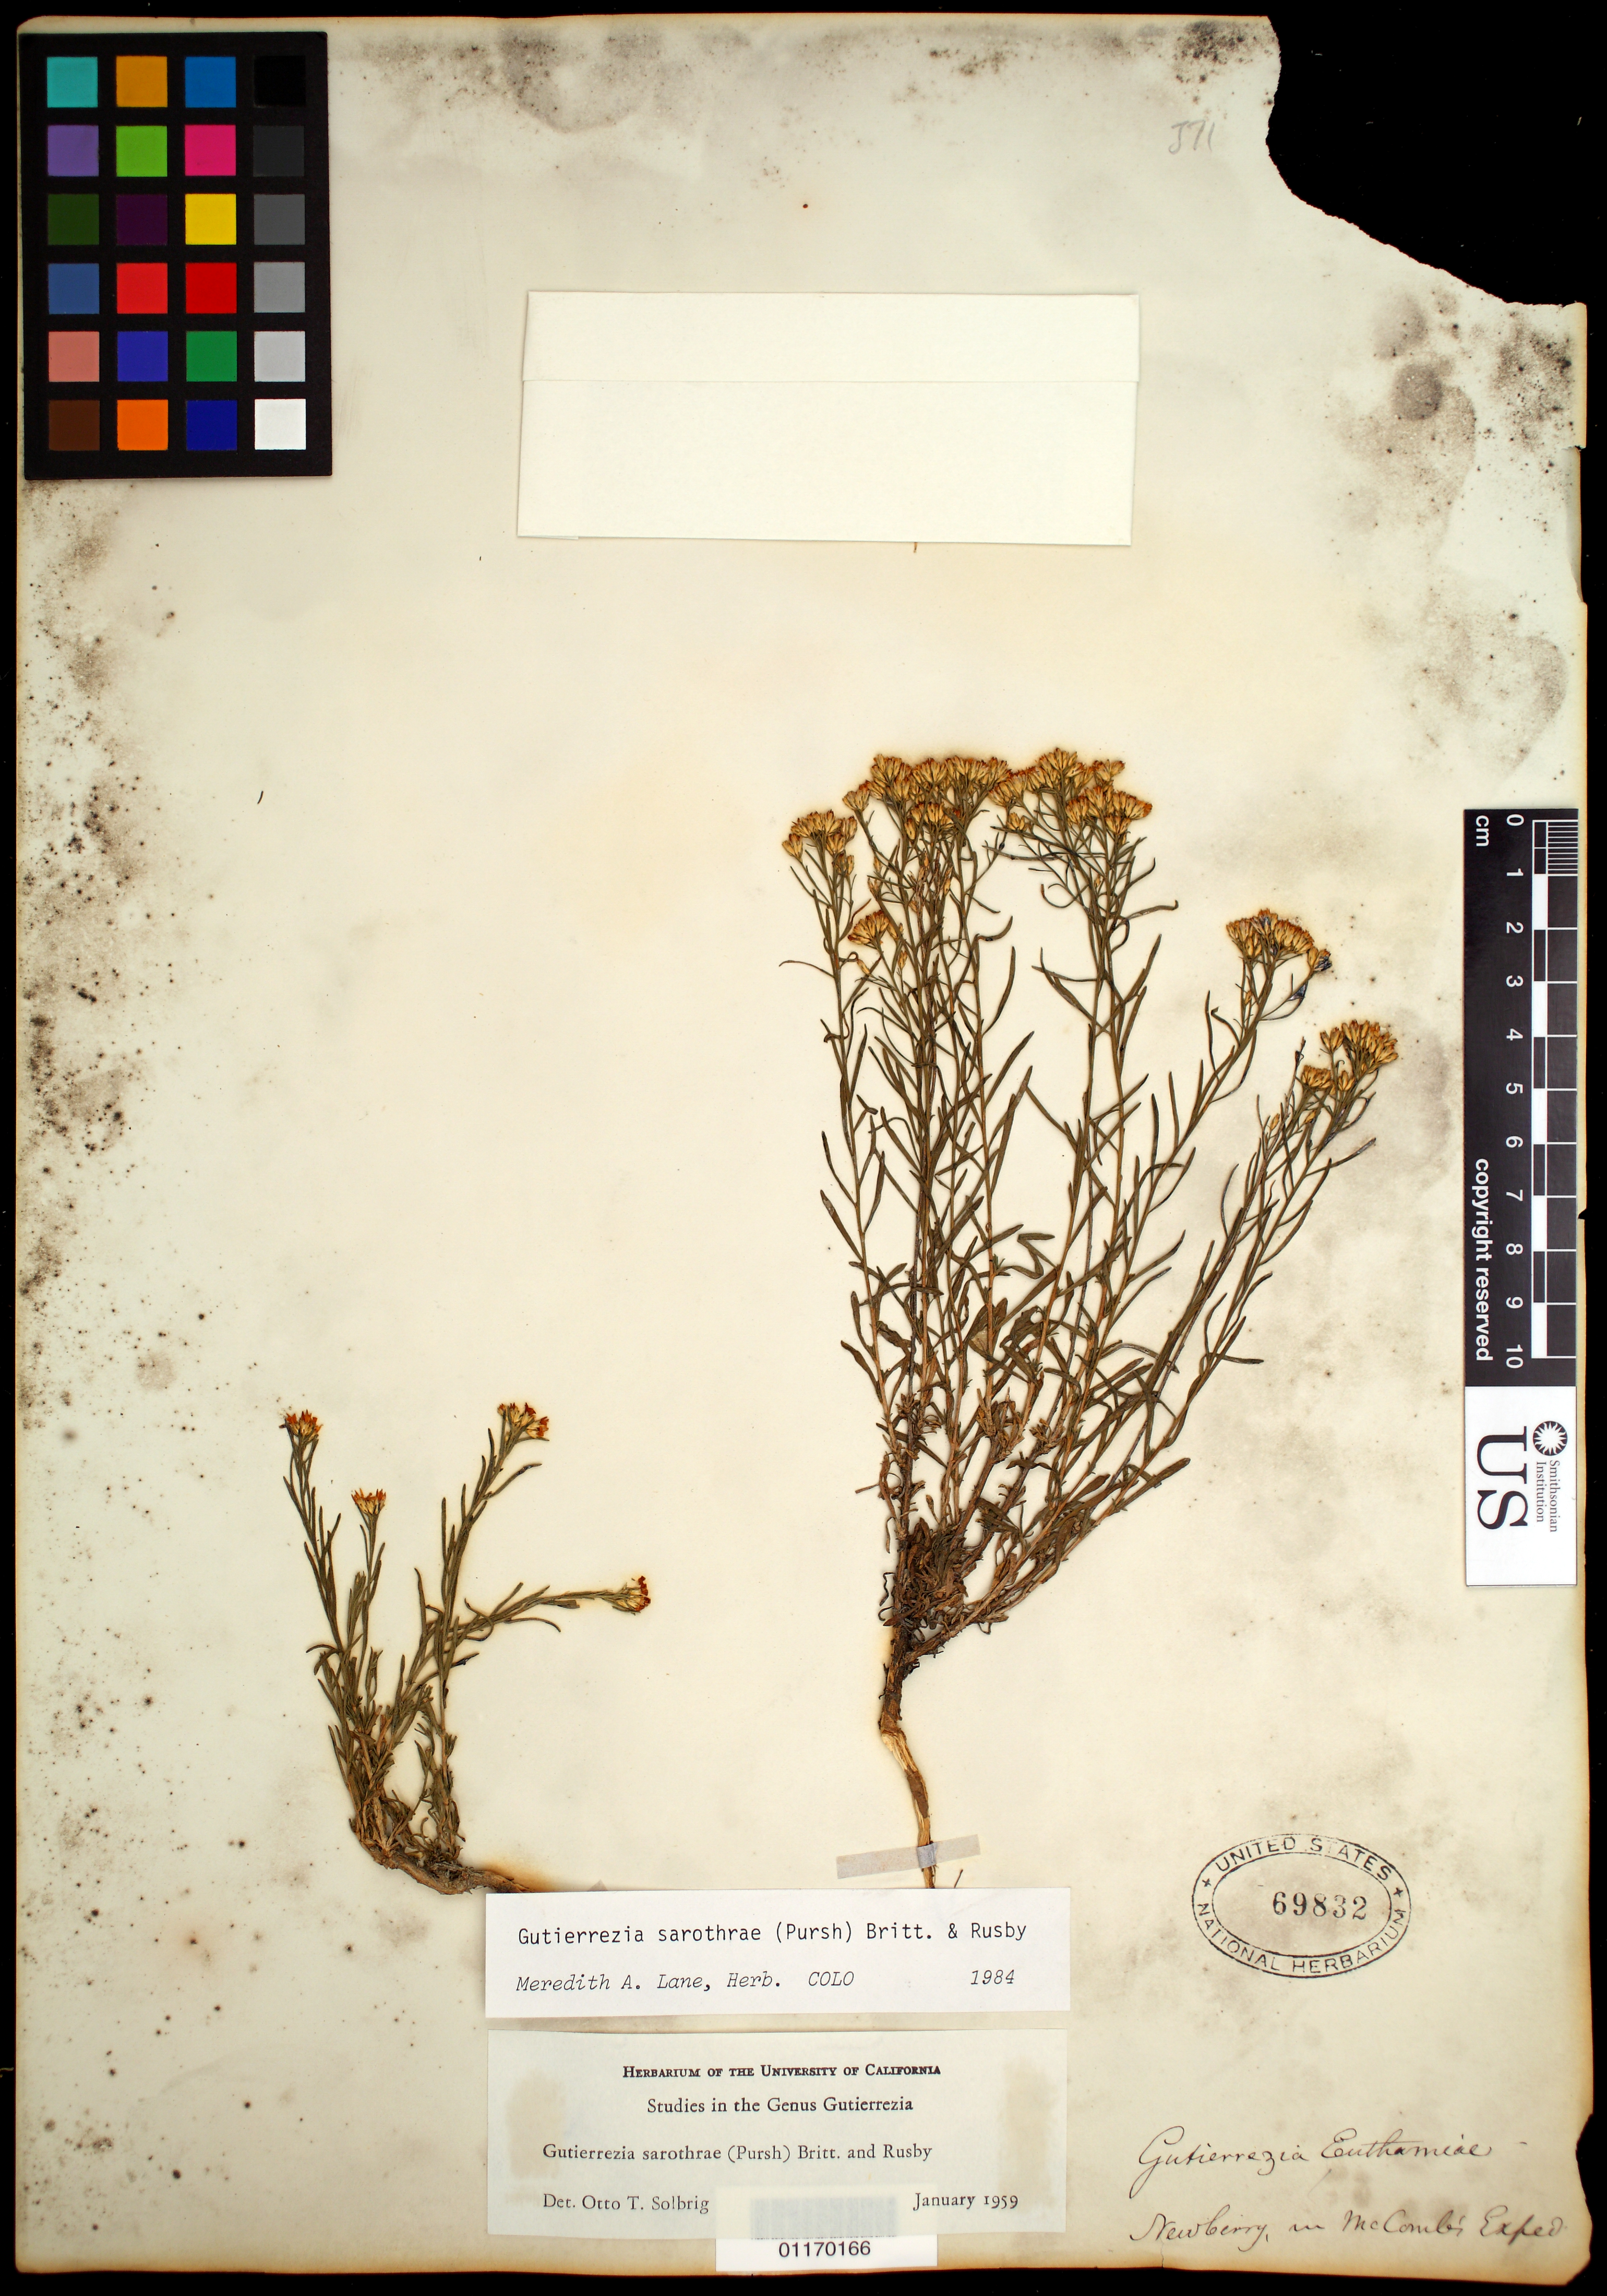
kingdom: Plantae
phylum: Tracheophyta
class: Magnoliopsida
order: Asterales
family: Asteraceae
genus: Gutierrezia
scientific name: Gutierrezia sarothrae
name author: (Pursh) Britton & Rusby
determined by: Lane, M. A.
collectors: J. S. Newberry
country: United States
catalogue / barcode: US 69832